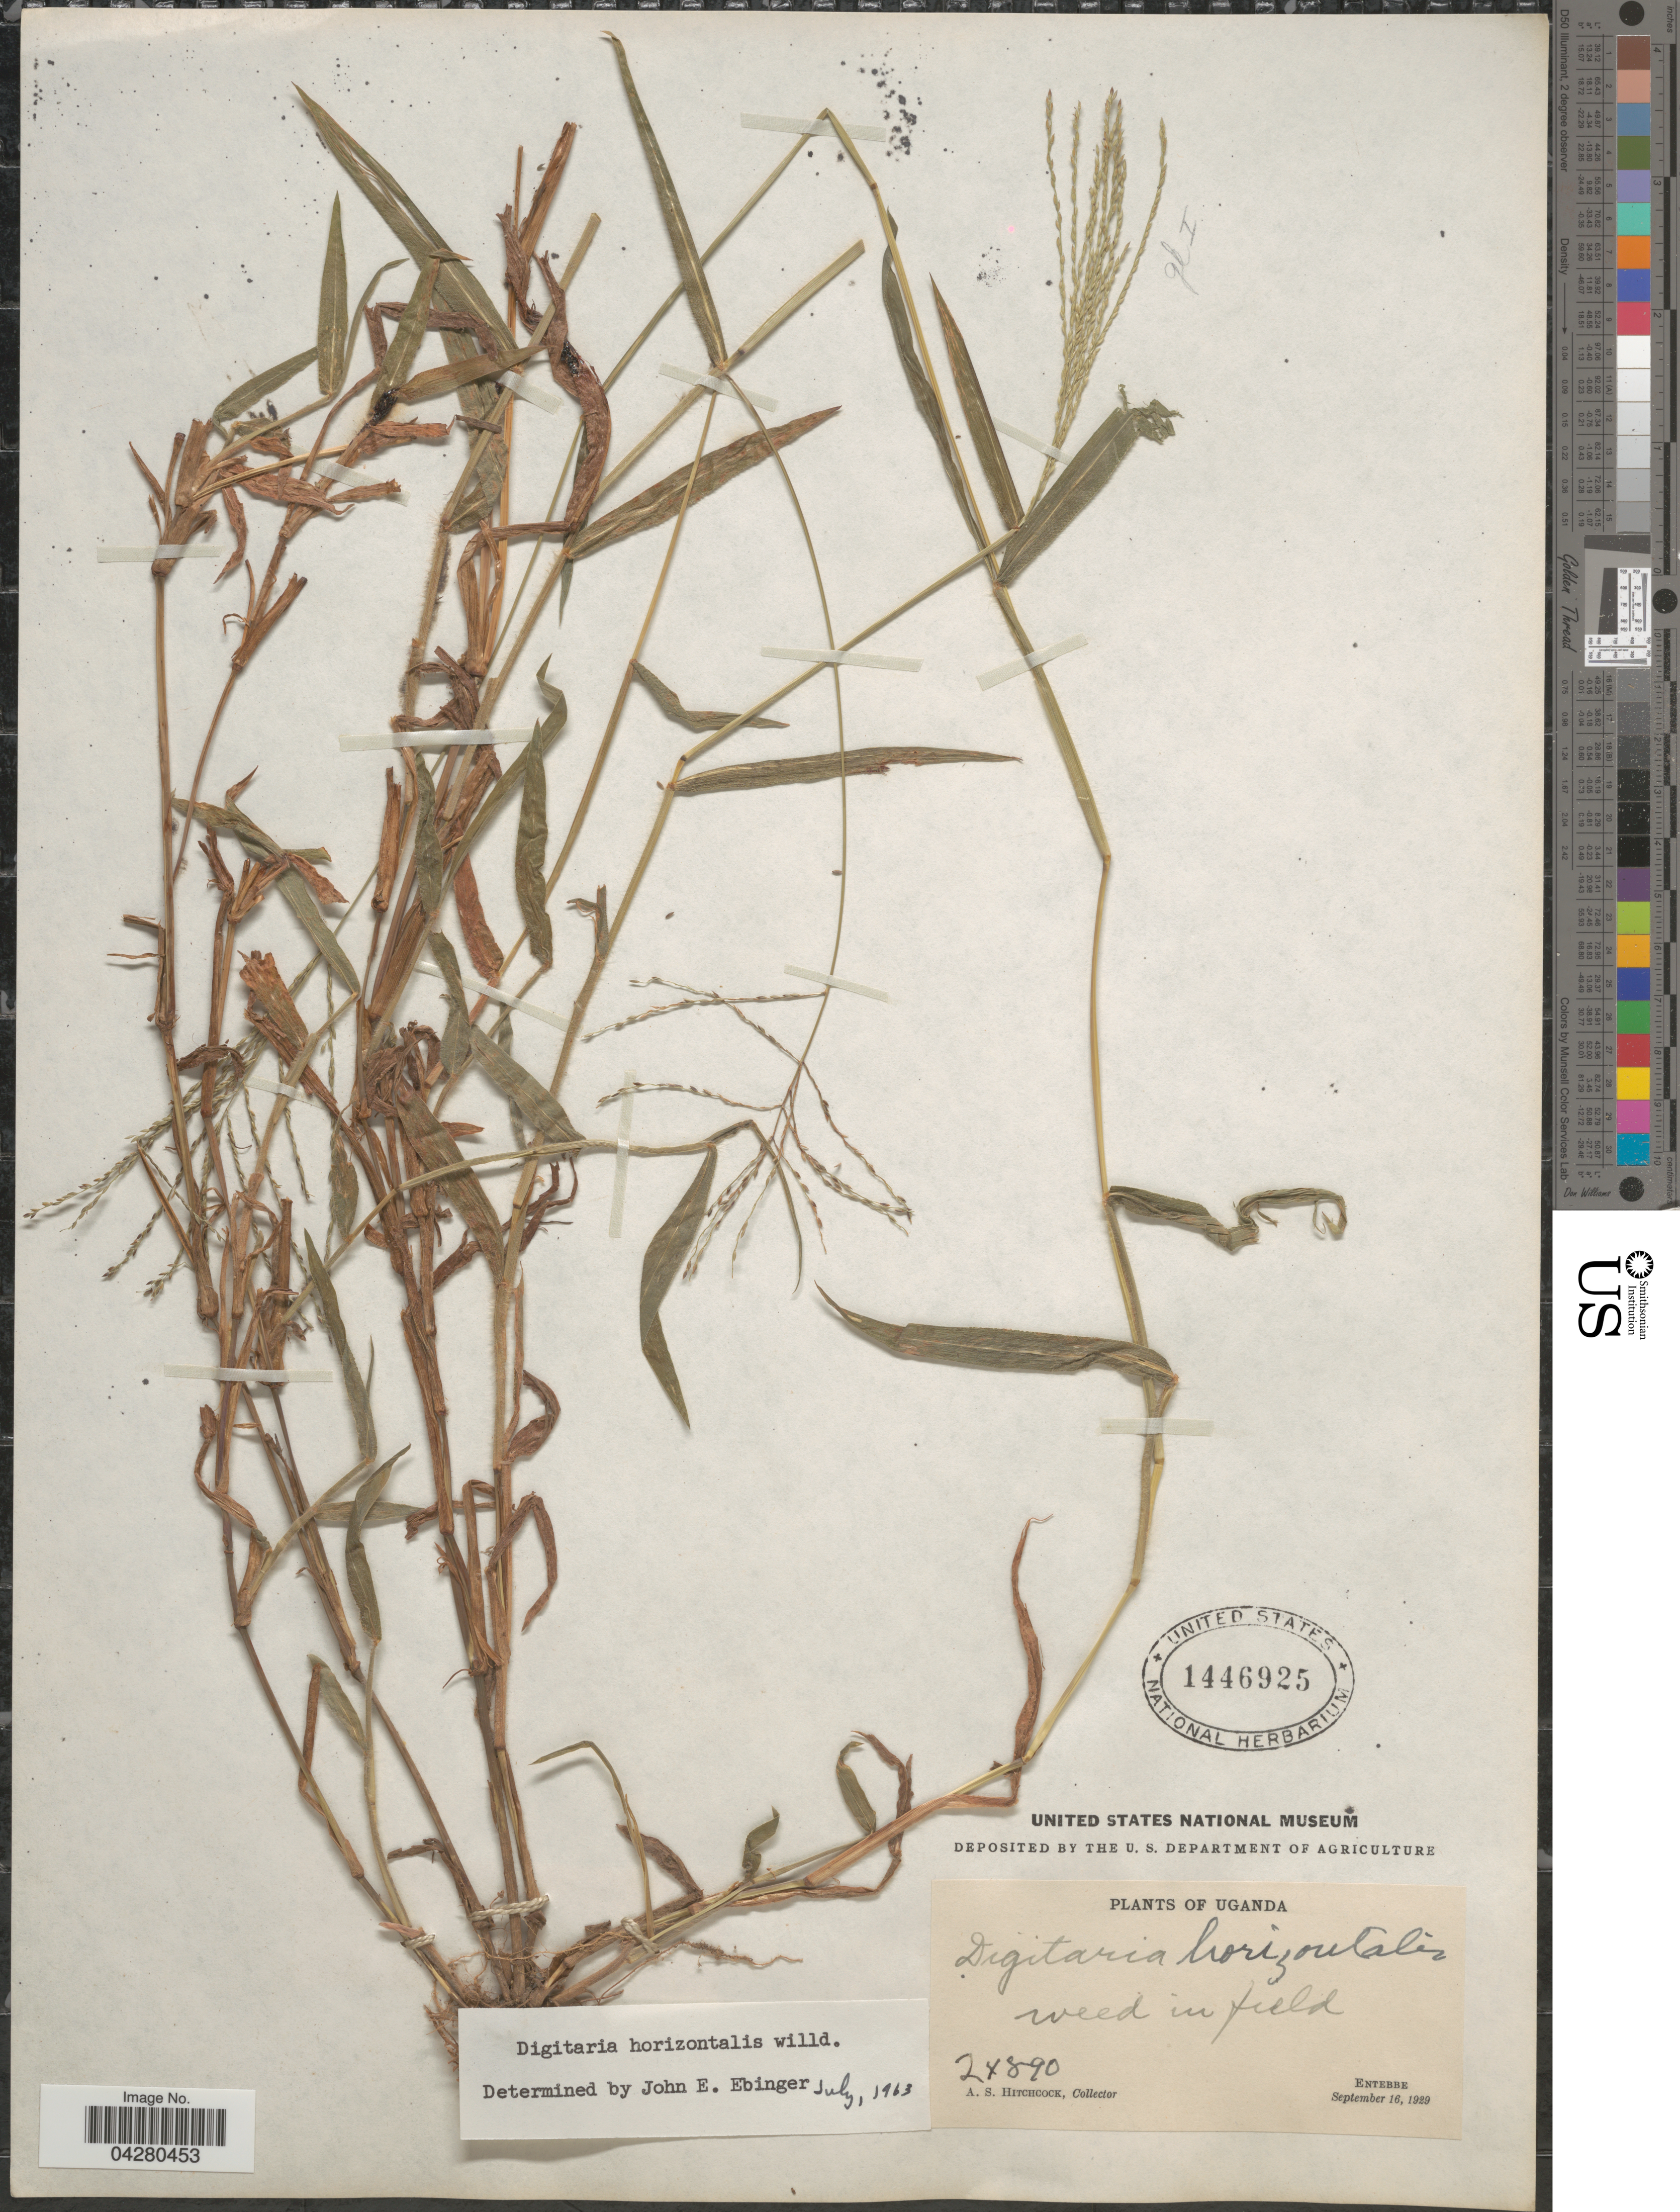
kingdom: Plantae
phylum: Tracheophyta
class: Liliopsida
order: Poales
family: Poaceae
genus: Digitaria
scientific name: Digitaria horizontalis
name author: Willd.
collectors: A. S. Hitchcock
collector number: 24890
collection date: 1929-09-16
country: Uganda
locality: Entebbe.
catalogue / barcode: US 1446925